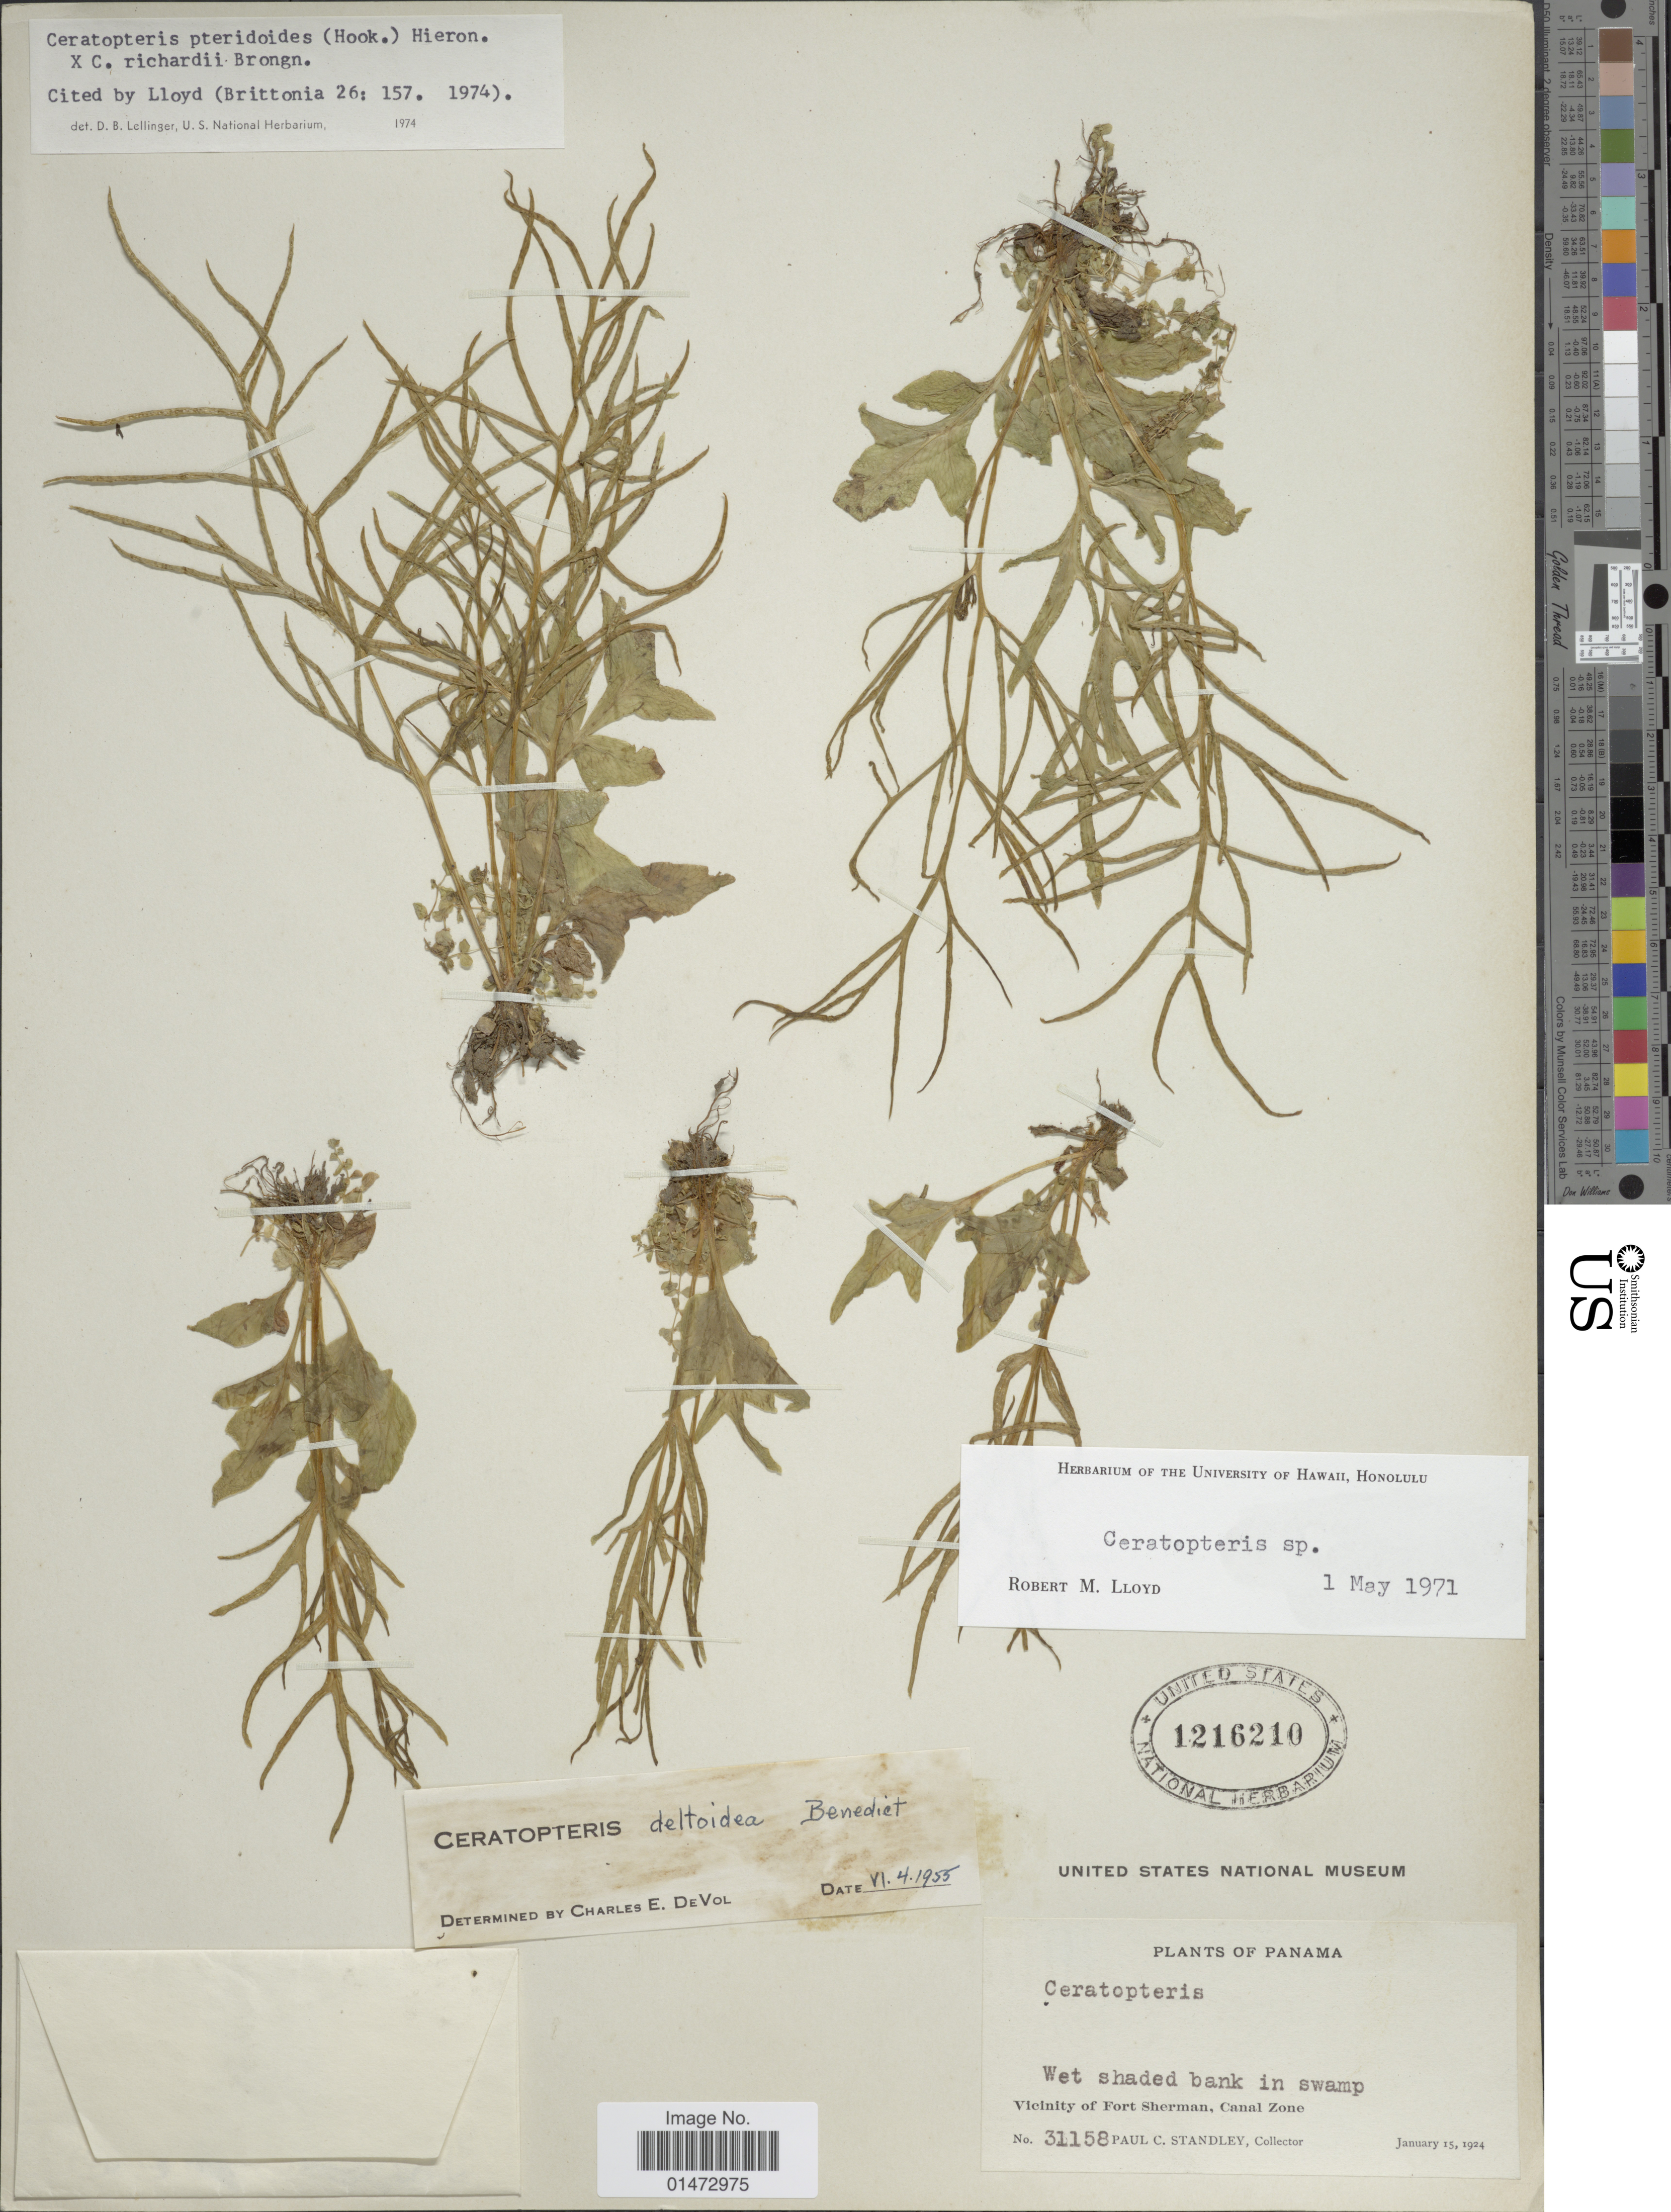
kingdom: Plantae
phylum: Tracheophyta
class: Polypodiopsida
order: Polypodiales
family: Pteridaceae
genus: Ceratopteris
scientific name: Ceratopteris pteridoides x C. richardii Brongn.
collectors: P. C. Standley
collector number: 31158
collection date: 1924-01-15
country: Panama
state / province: Colón / Panamá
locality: Wet shaded bank in swamp. Vicinity of Fort Sherman, Canal Zone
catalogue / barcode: US 1216210